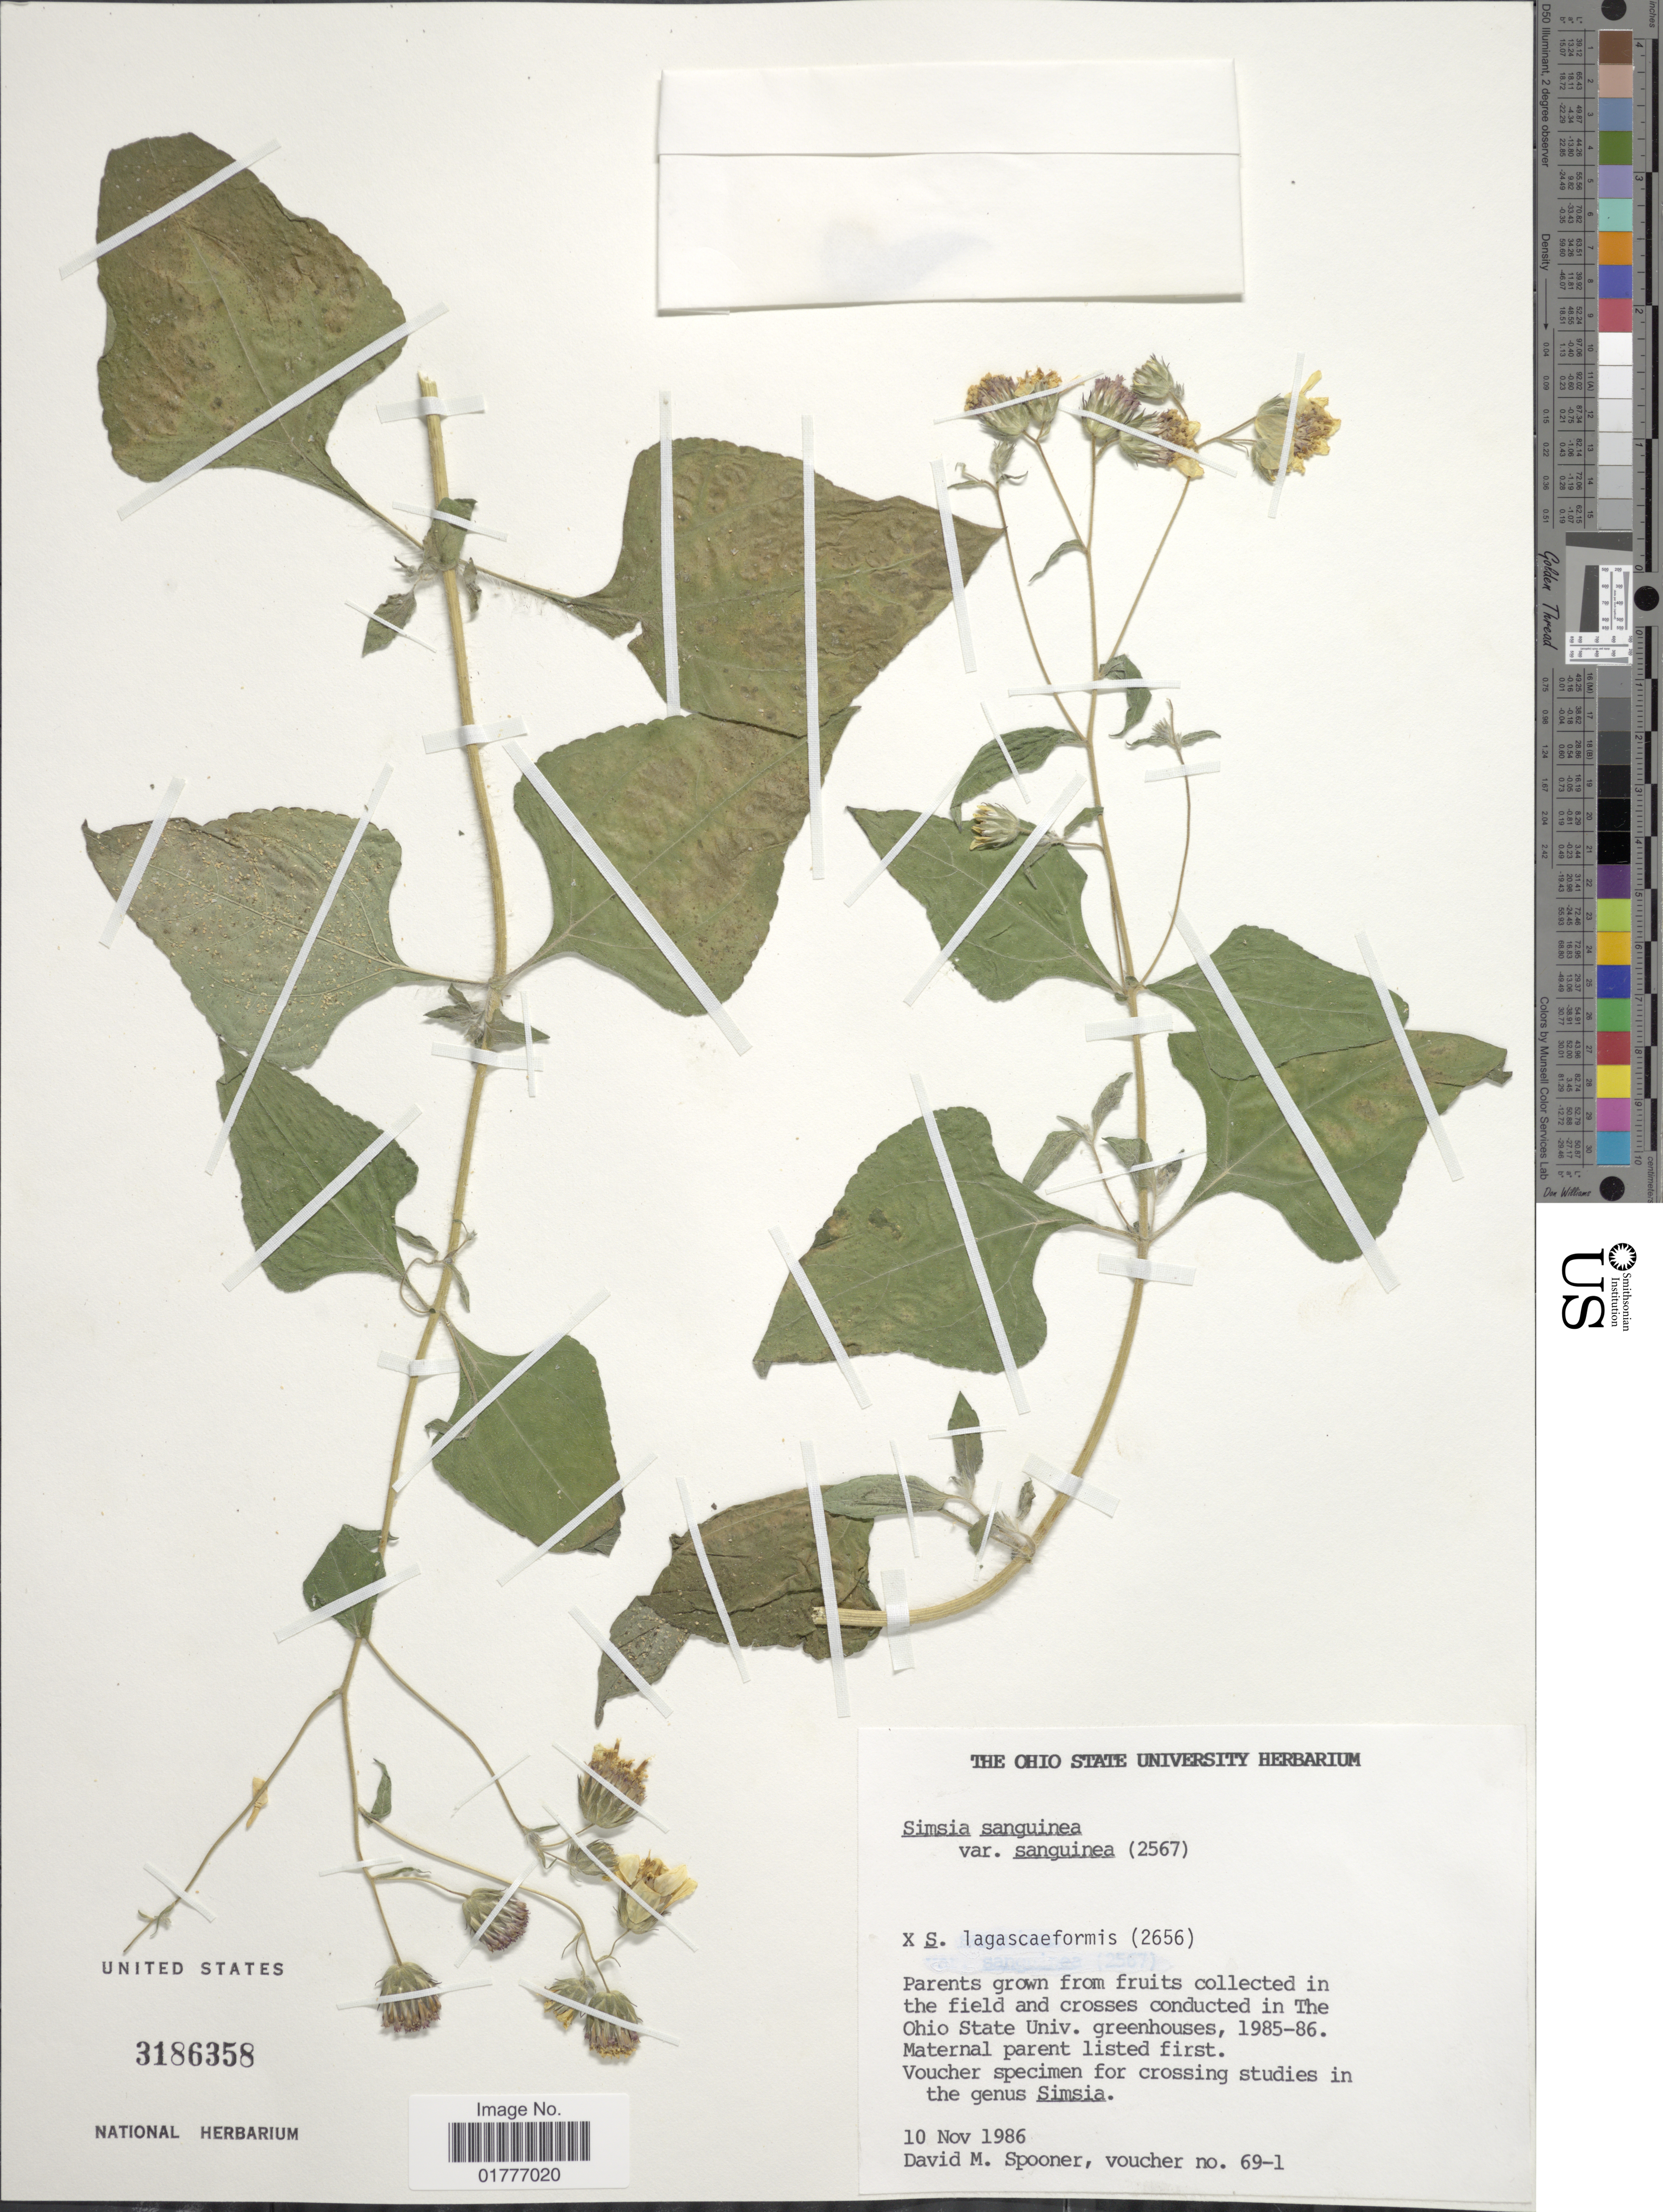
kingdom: Plantae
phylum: Tracheophyta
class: Magnoliopsida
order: Asterales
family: Asteraceae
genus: Simsia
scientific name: Simsia sanguinea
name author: A. Gray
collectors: D. Spooner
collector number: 69-1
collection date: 1986-11-10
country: United States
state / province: Ohio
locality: In the field and crosses conducted in The Ohio State Univ. greenhouses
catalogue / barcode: US 3186358